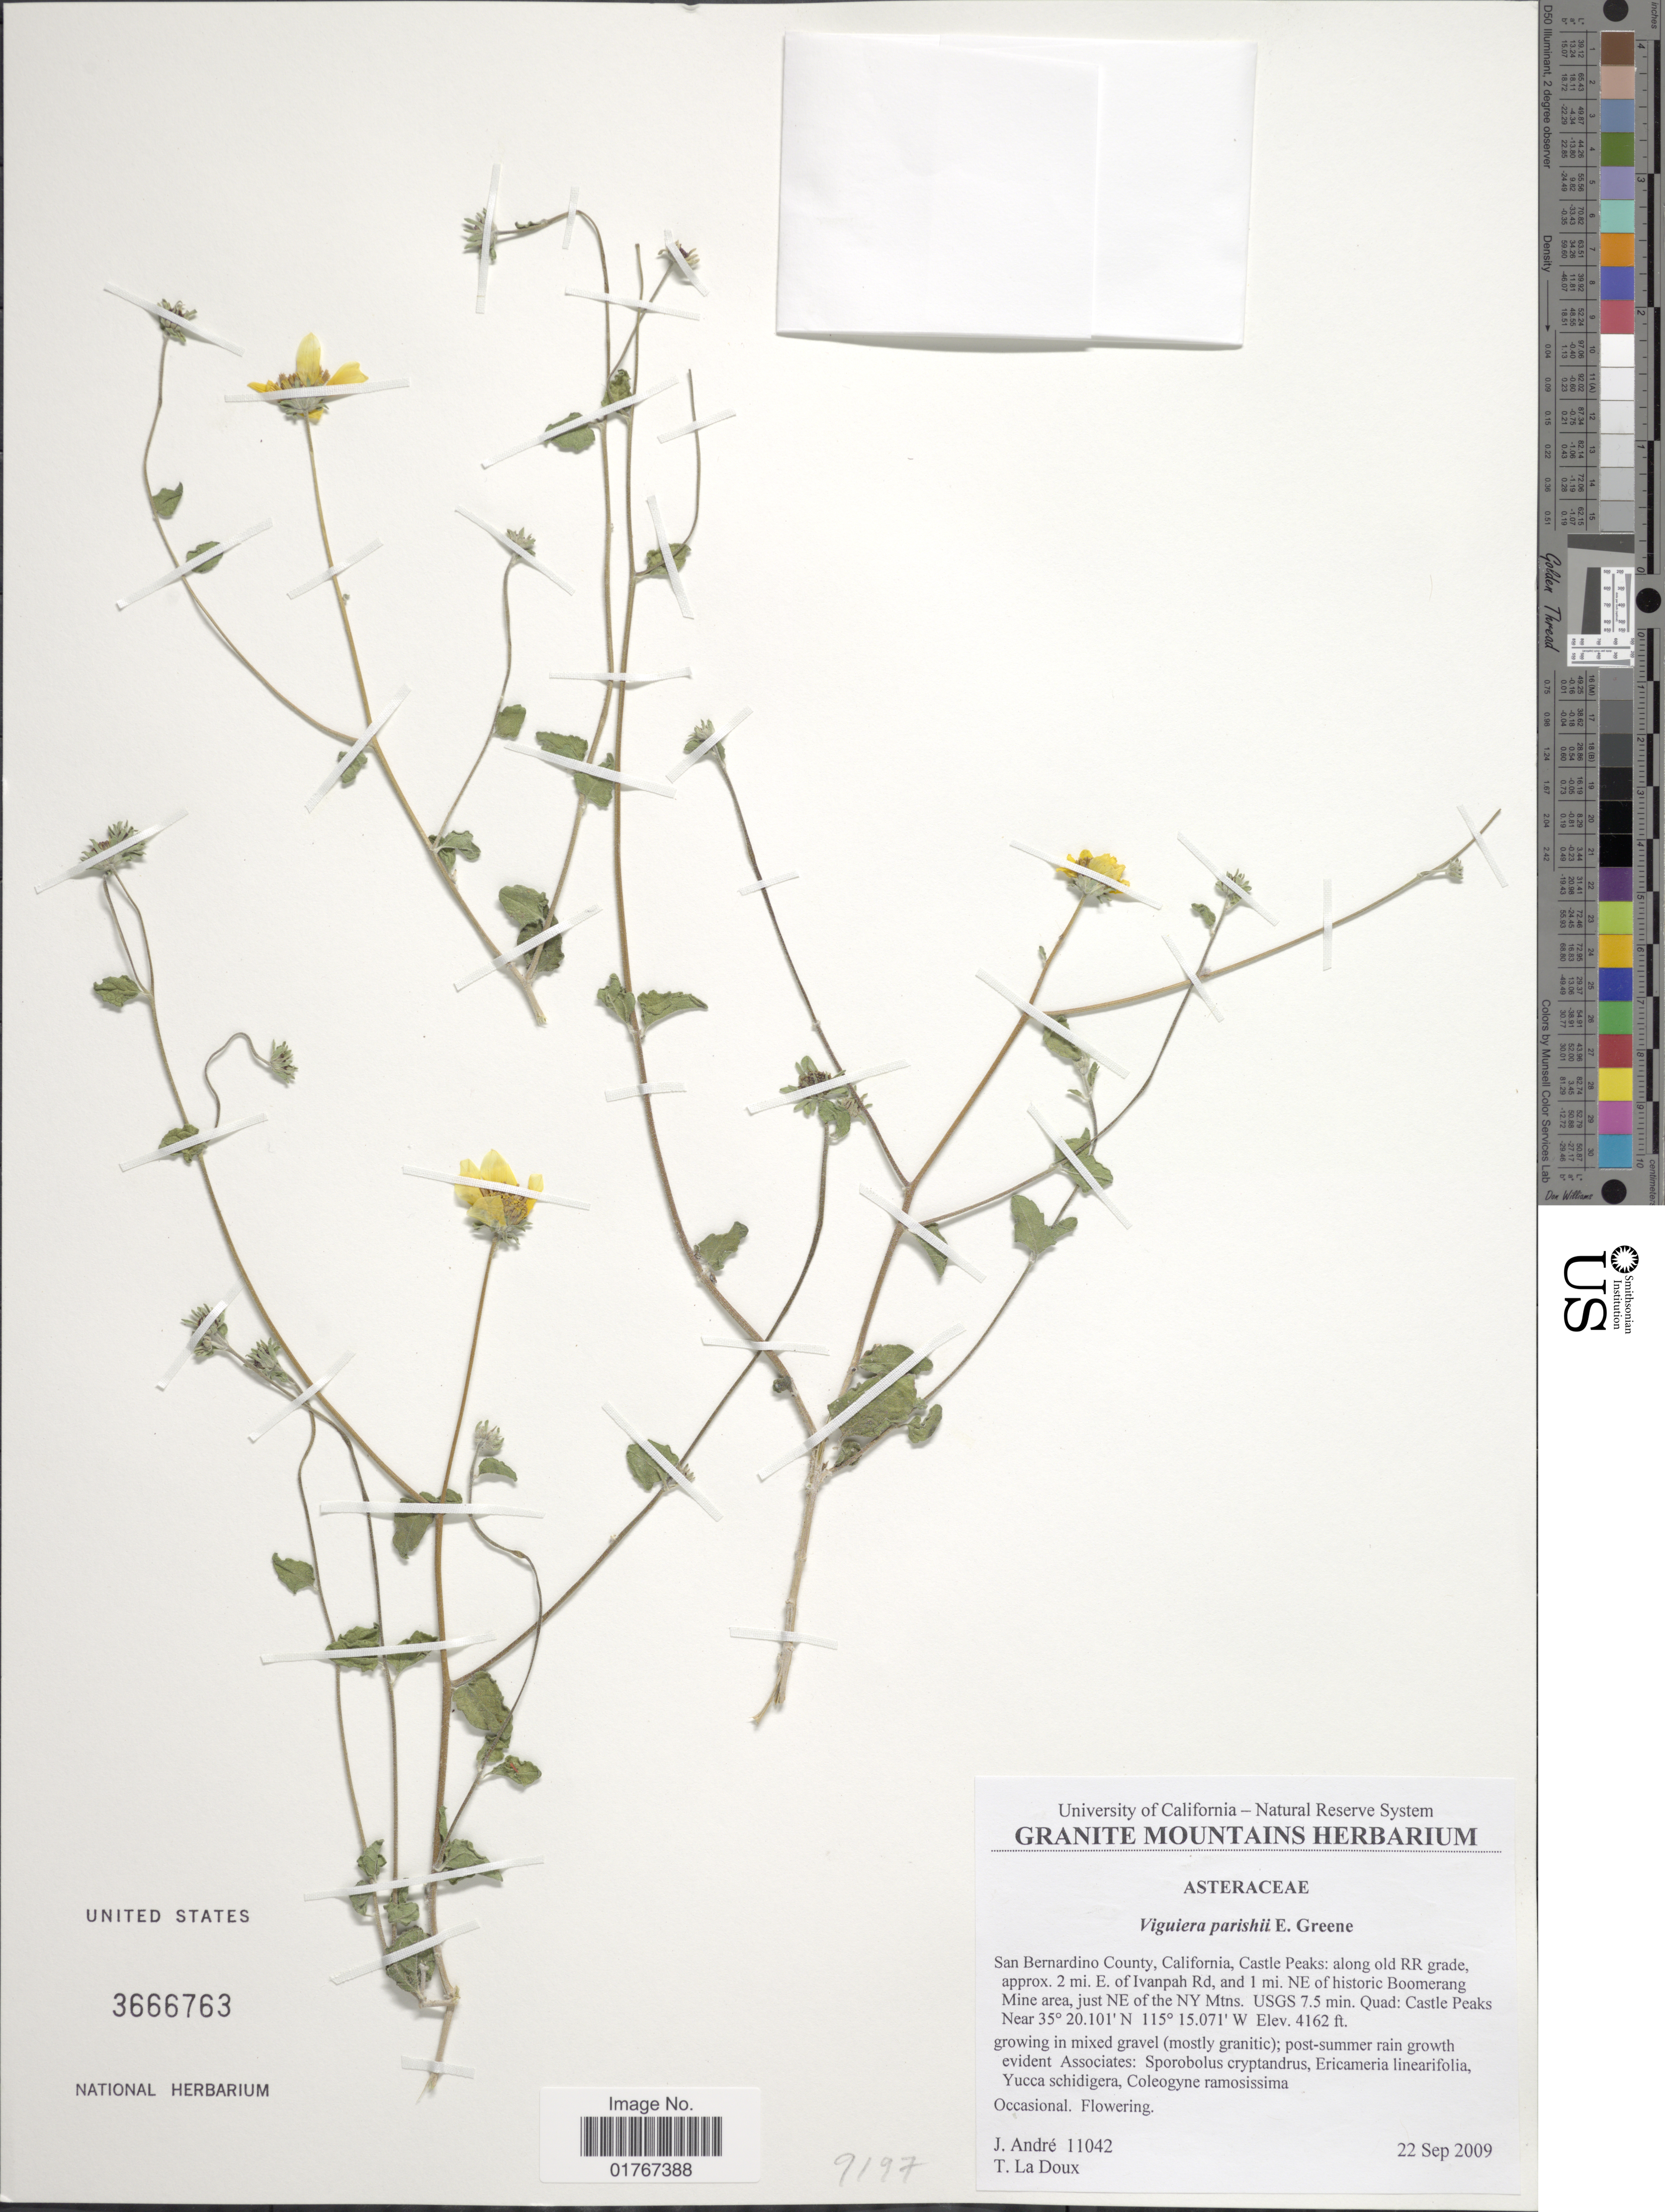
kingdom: Plantae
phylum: Tracheophyta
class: Magnoliopsida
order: Asterales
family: Asteraceae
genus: Viguiera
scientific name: Viguiera deltoidea var. parishii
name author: (Greene) Vasey & Rose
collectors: J. André & T. La Doux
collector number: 11042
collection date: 2009-09-22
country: United States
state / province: California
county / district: San Bernardino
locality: San Bernardino County, Castle Peaks: along old RR grade, approx. 2 mi of Ivanpah Rd, and 1 mi NE of historic Boomerang Mine area, just NE of the NY Myns. USGS 7.5 min. Quad: Castle Peaks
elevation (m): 1269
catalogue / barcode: US 3666763